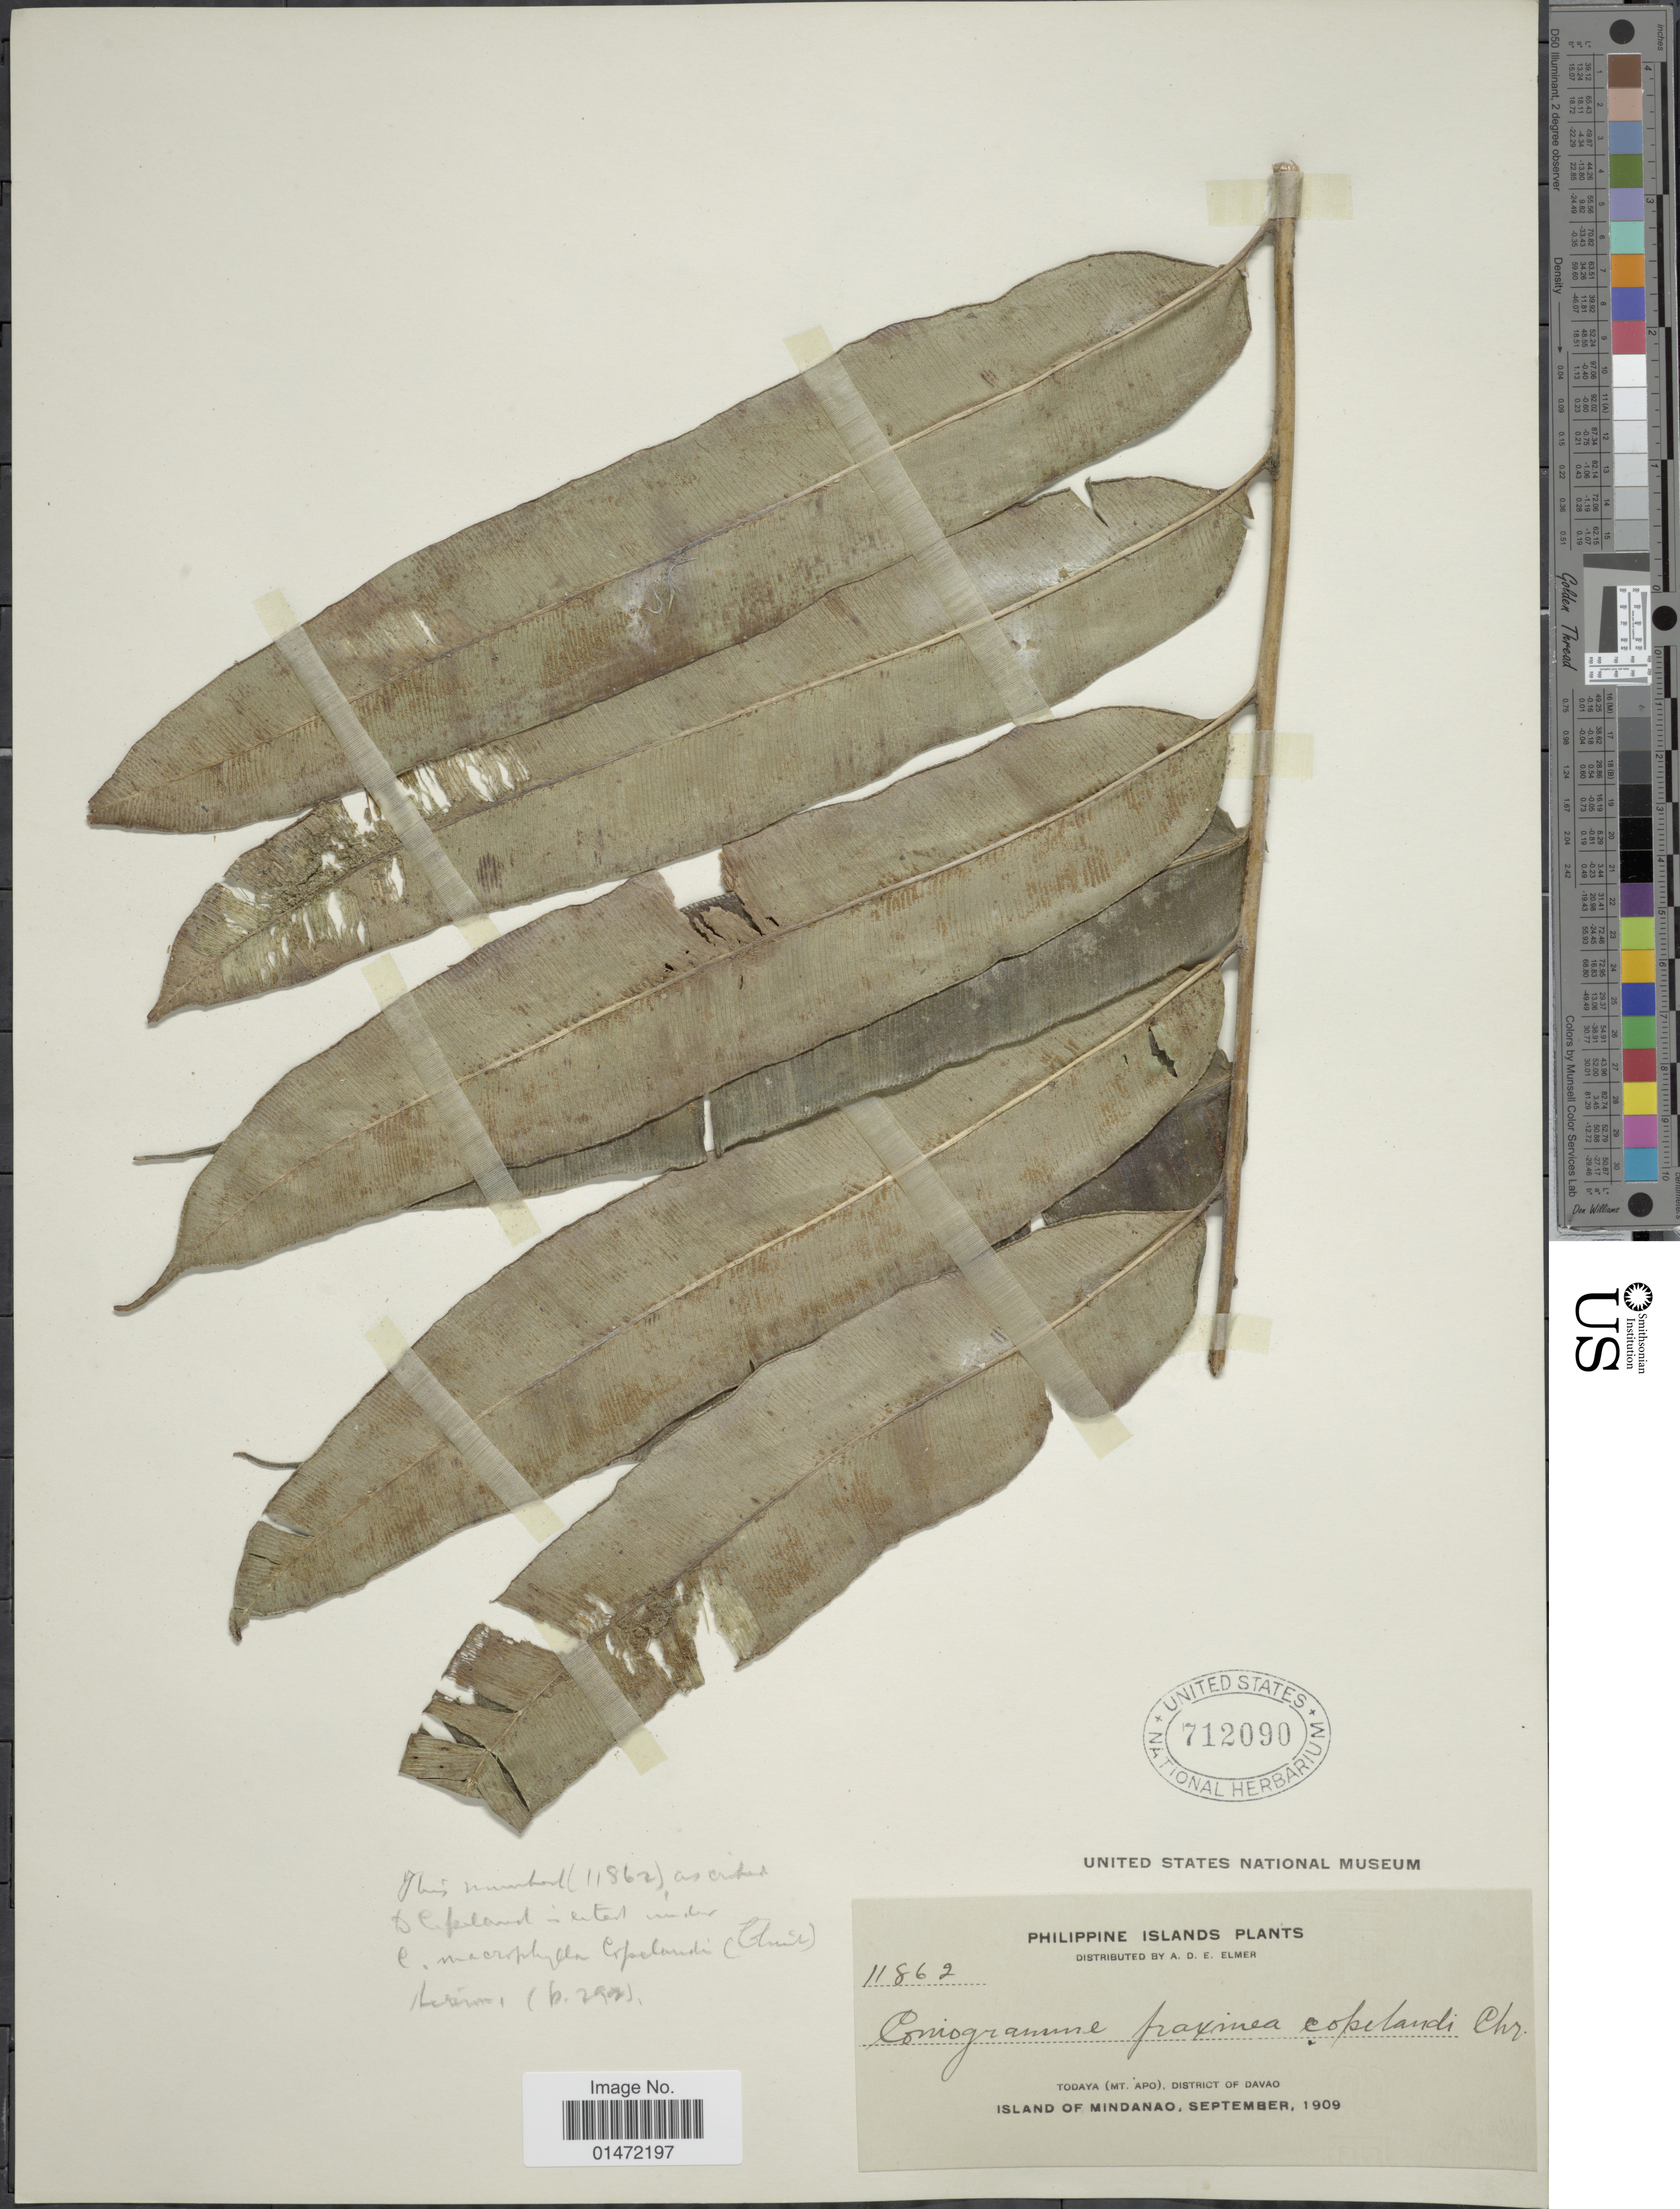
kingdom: Plantae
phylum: Tracheophyta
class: Polypodiopsida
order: Polypodiales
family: Pteridaceae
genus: Coniogramme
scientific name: Coniogramme macrophylla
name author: (Blume) Hieron.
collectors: A. D. E. Elmer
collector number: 11862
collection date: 1909-09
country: Philippines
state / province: Davao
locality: Todaya (Mt. Apo), District of Davao. Island of Mindanao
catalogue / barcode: US 712090